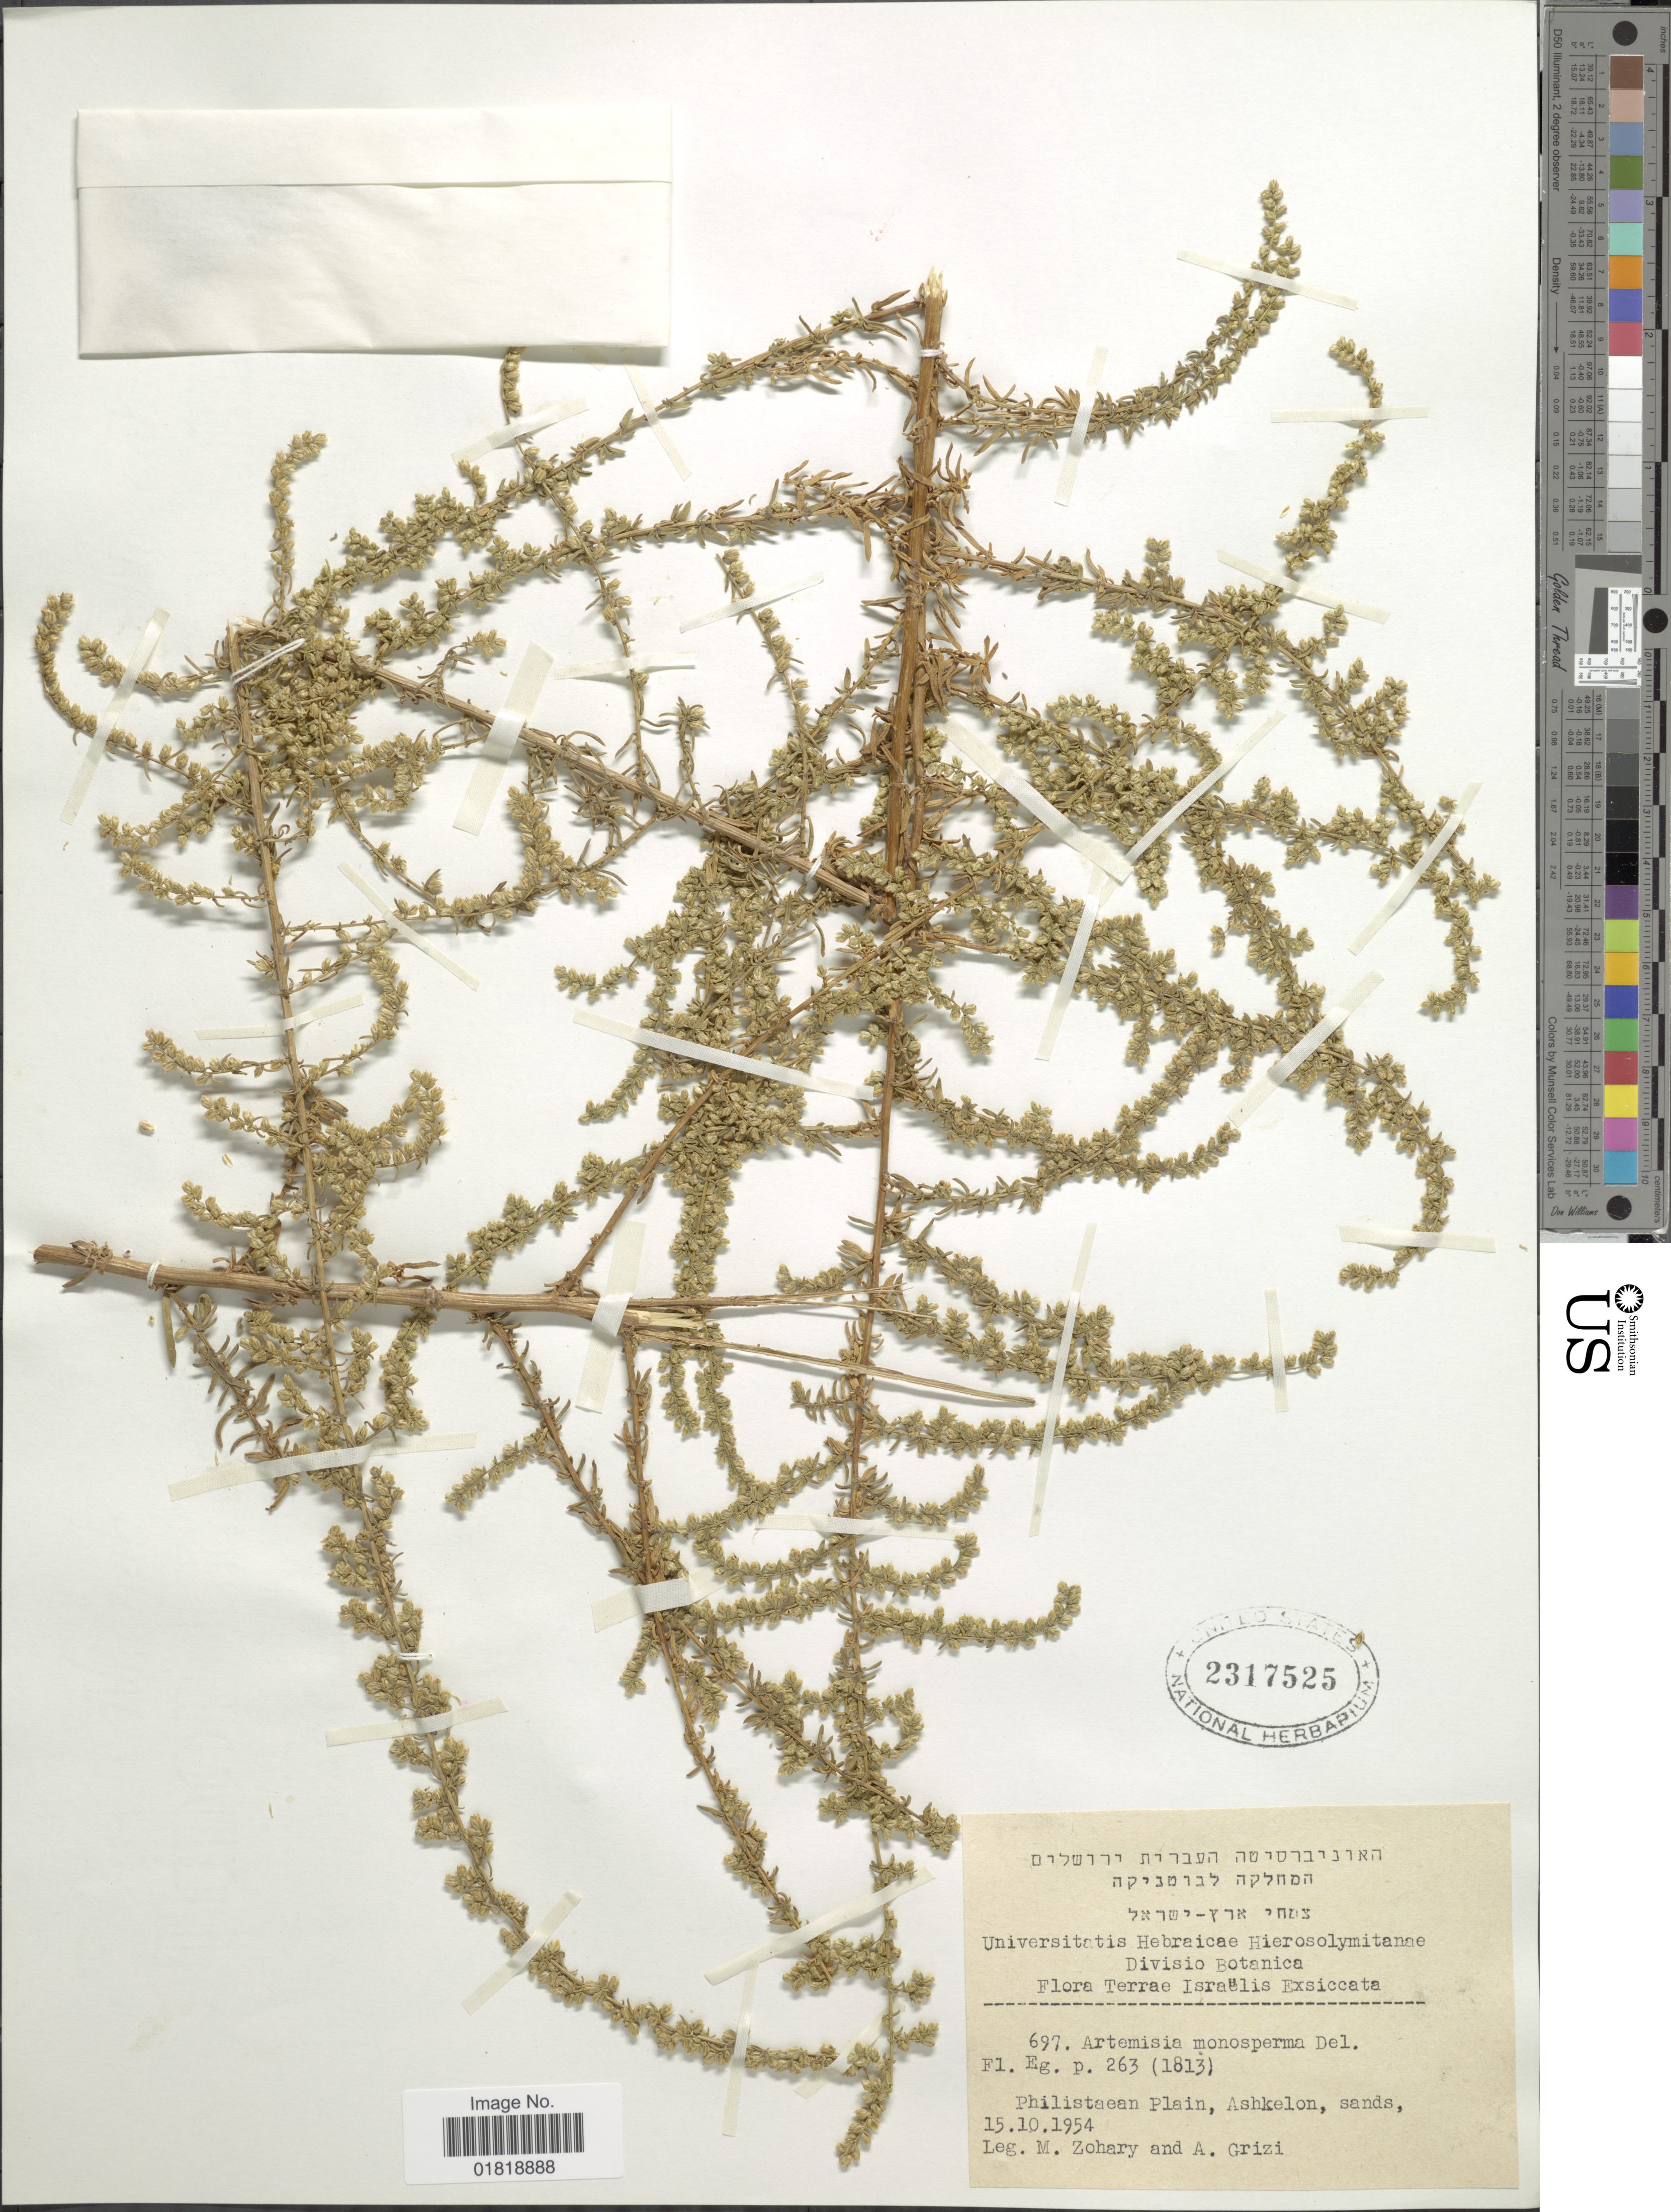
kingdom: Plantae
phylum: Tracheophyta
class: Magnoliopsida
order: Asterales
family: Asteraceae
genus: Artemisia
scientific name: Artemisia monosperma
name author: Delile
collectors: M. Zohary & A. Grizi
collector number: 697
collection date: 1954-10-15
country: Israel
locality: Terrae Israëlis, Philistaean Plain, Ashkelon, sands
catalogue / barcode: US 2317525